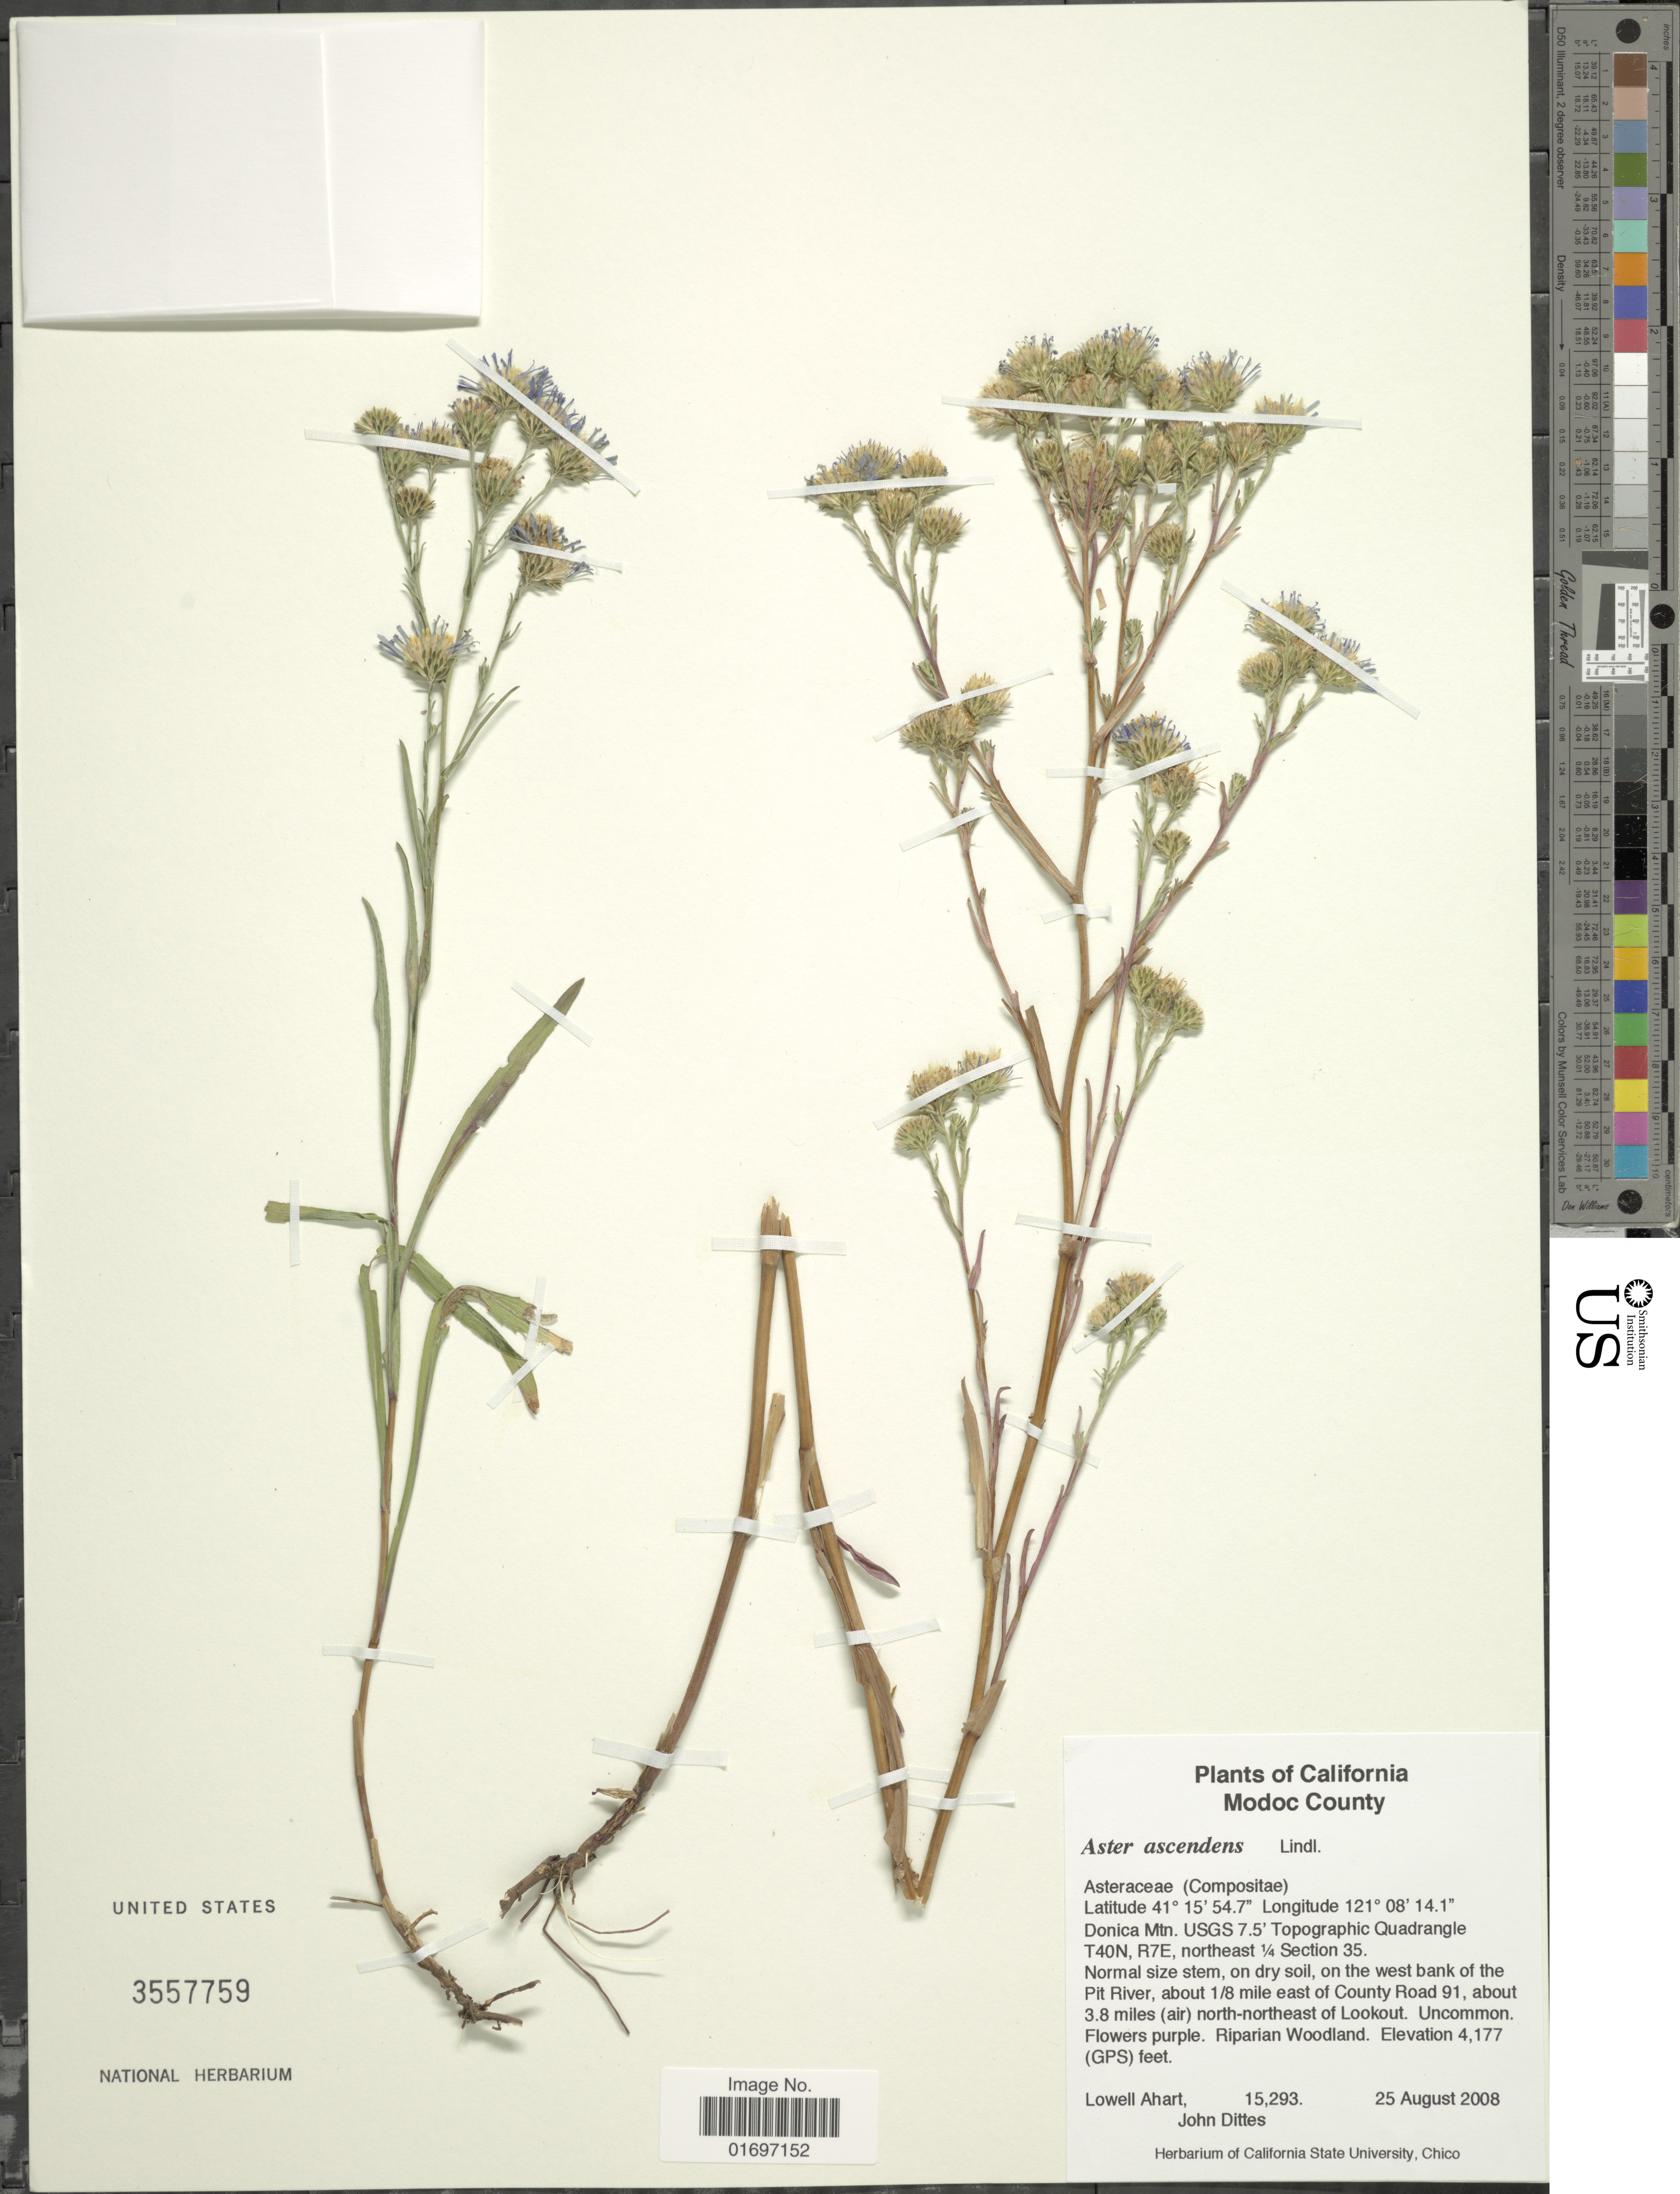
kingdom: Plantae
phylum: Tracheophyta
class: Magnoliopsida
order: Asterales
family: Asteraceae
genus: Symphyotrichum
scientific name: Symphyotrichum ascendens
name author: (Lindl.) G.L. Nesom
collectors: L. Ahart & J. Dittes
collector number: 15293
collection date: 2008-08-25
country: United States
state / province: California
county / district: Modoc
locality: California. Modoc County. Donica Mtn. USGS 7.5' Topographic Quadrangle T40N, R7E, northeast ¼ Section 35.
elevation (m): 1273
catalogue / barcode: US 3557759